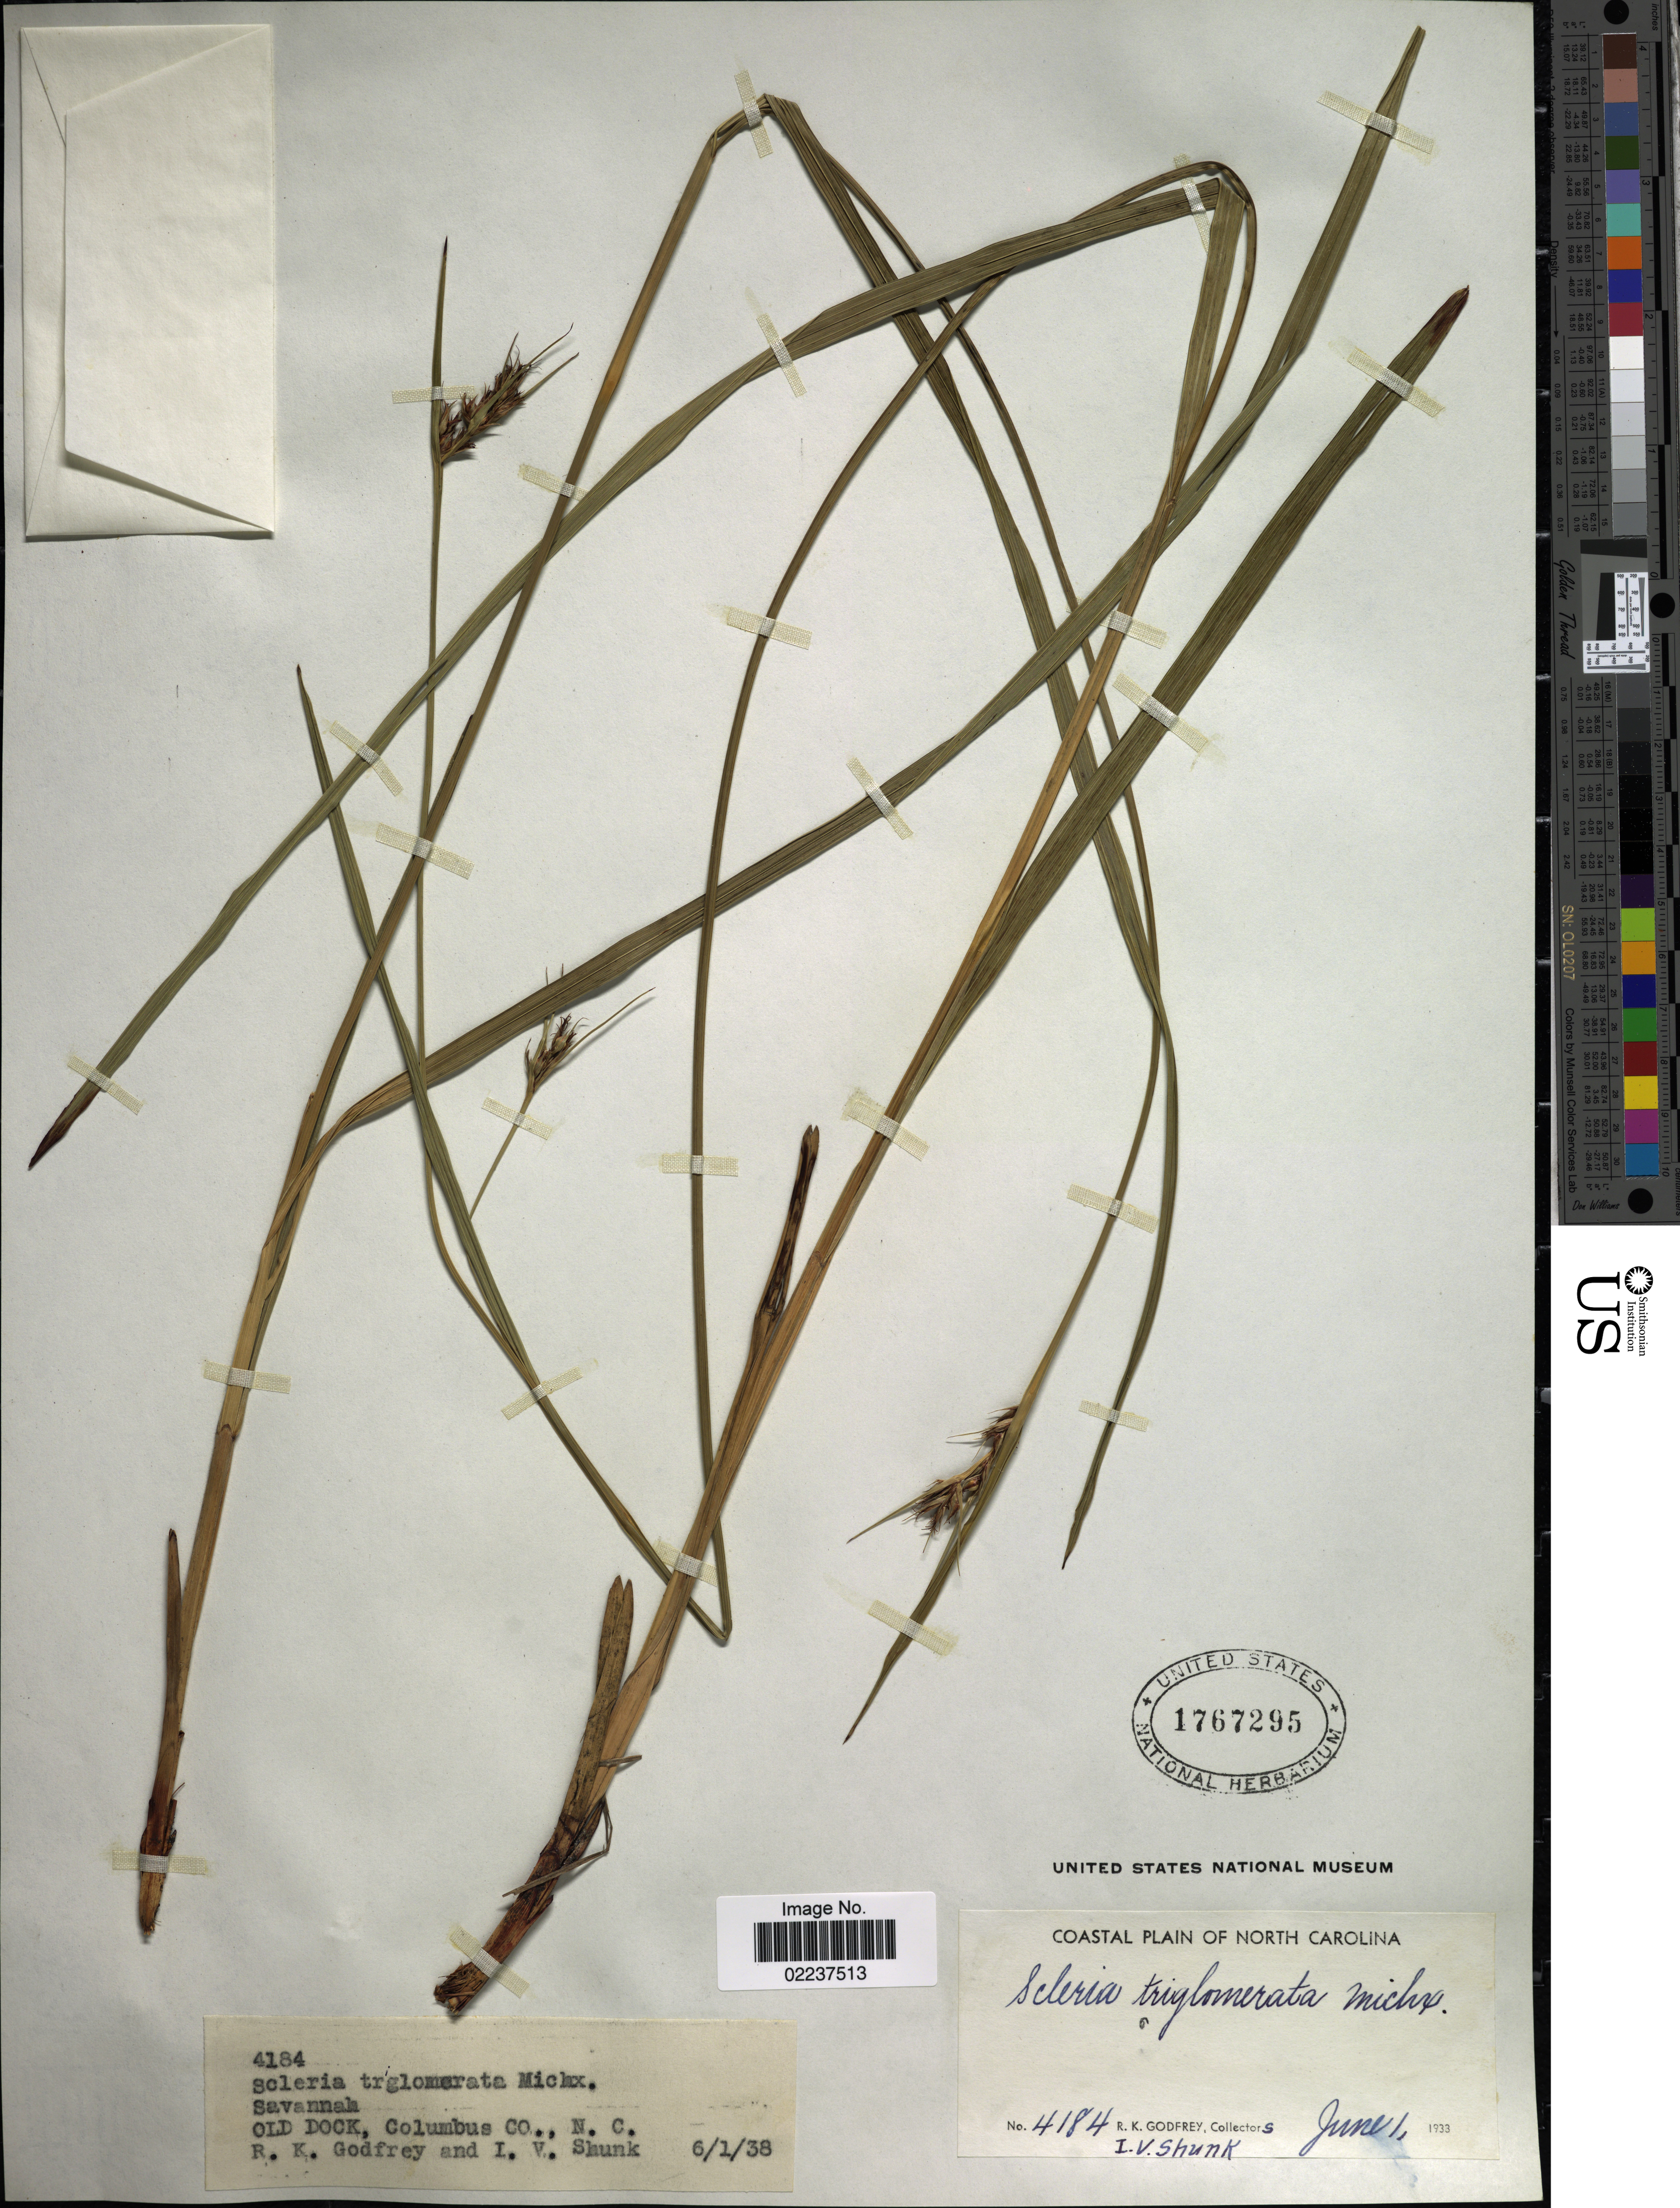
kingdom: Plantae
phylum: Tracheophyta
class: Liliopsida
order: Poales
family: Cyperaceae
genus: Scleria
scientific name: Scleria triglomerata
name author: Michx.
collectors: R. K. Godfrey & I. Shunk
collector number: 4184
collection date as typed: Transcribed d/m/y: 1/6/38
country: United States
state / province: North Carolina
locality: Coastal Plain of North Carolina, Old Dock, Columbus Co.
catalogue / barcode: US 1767295